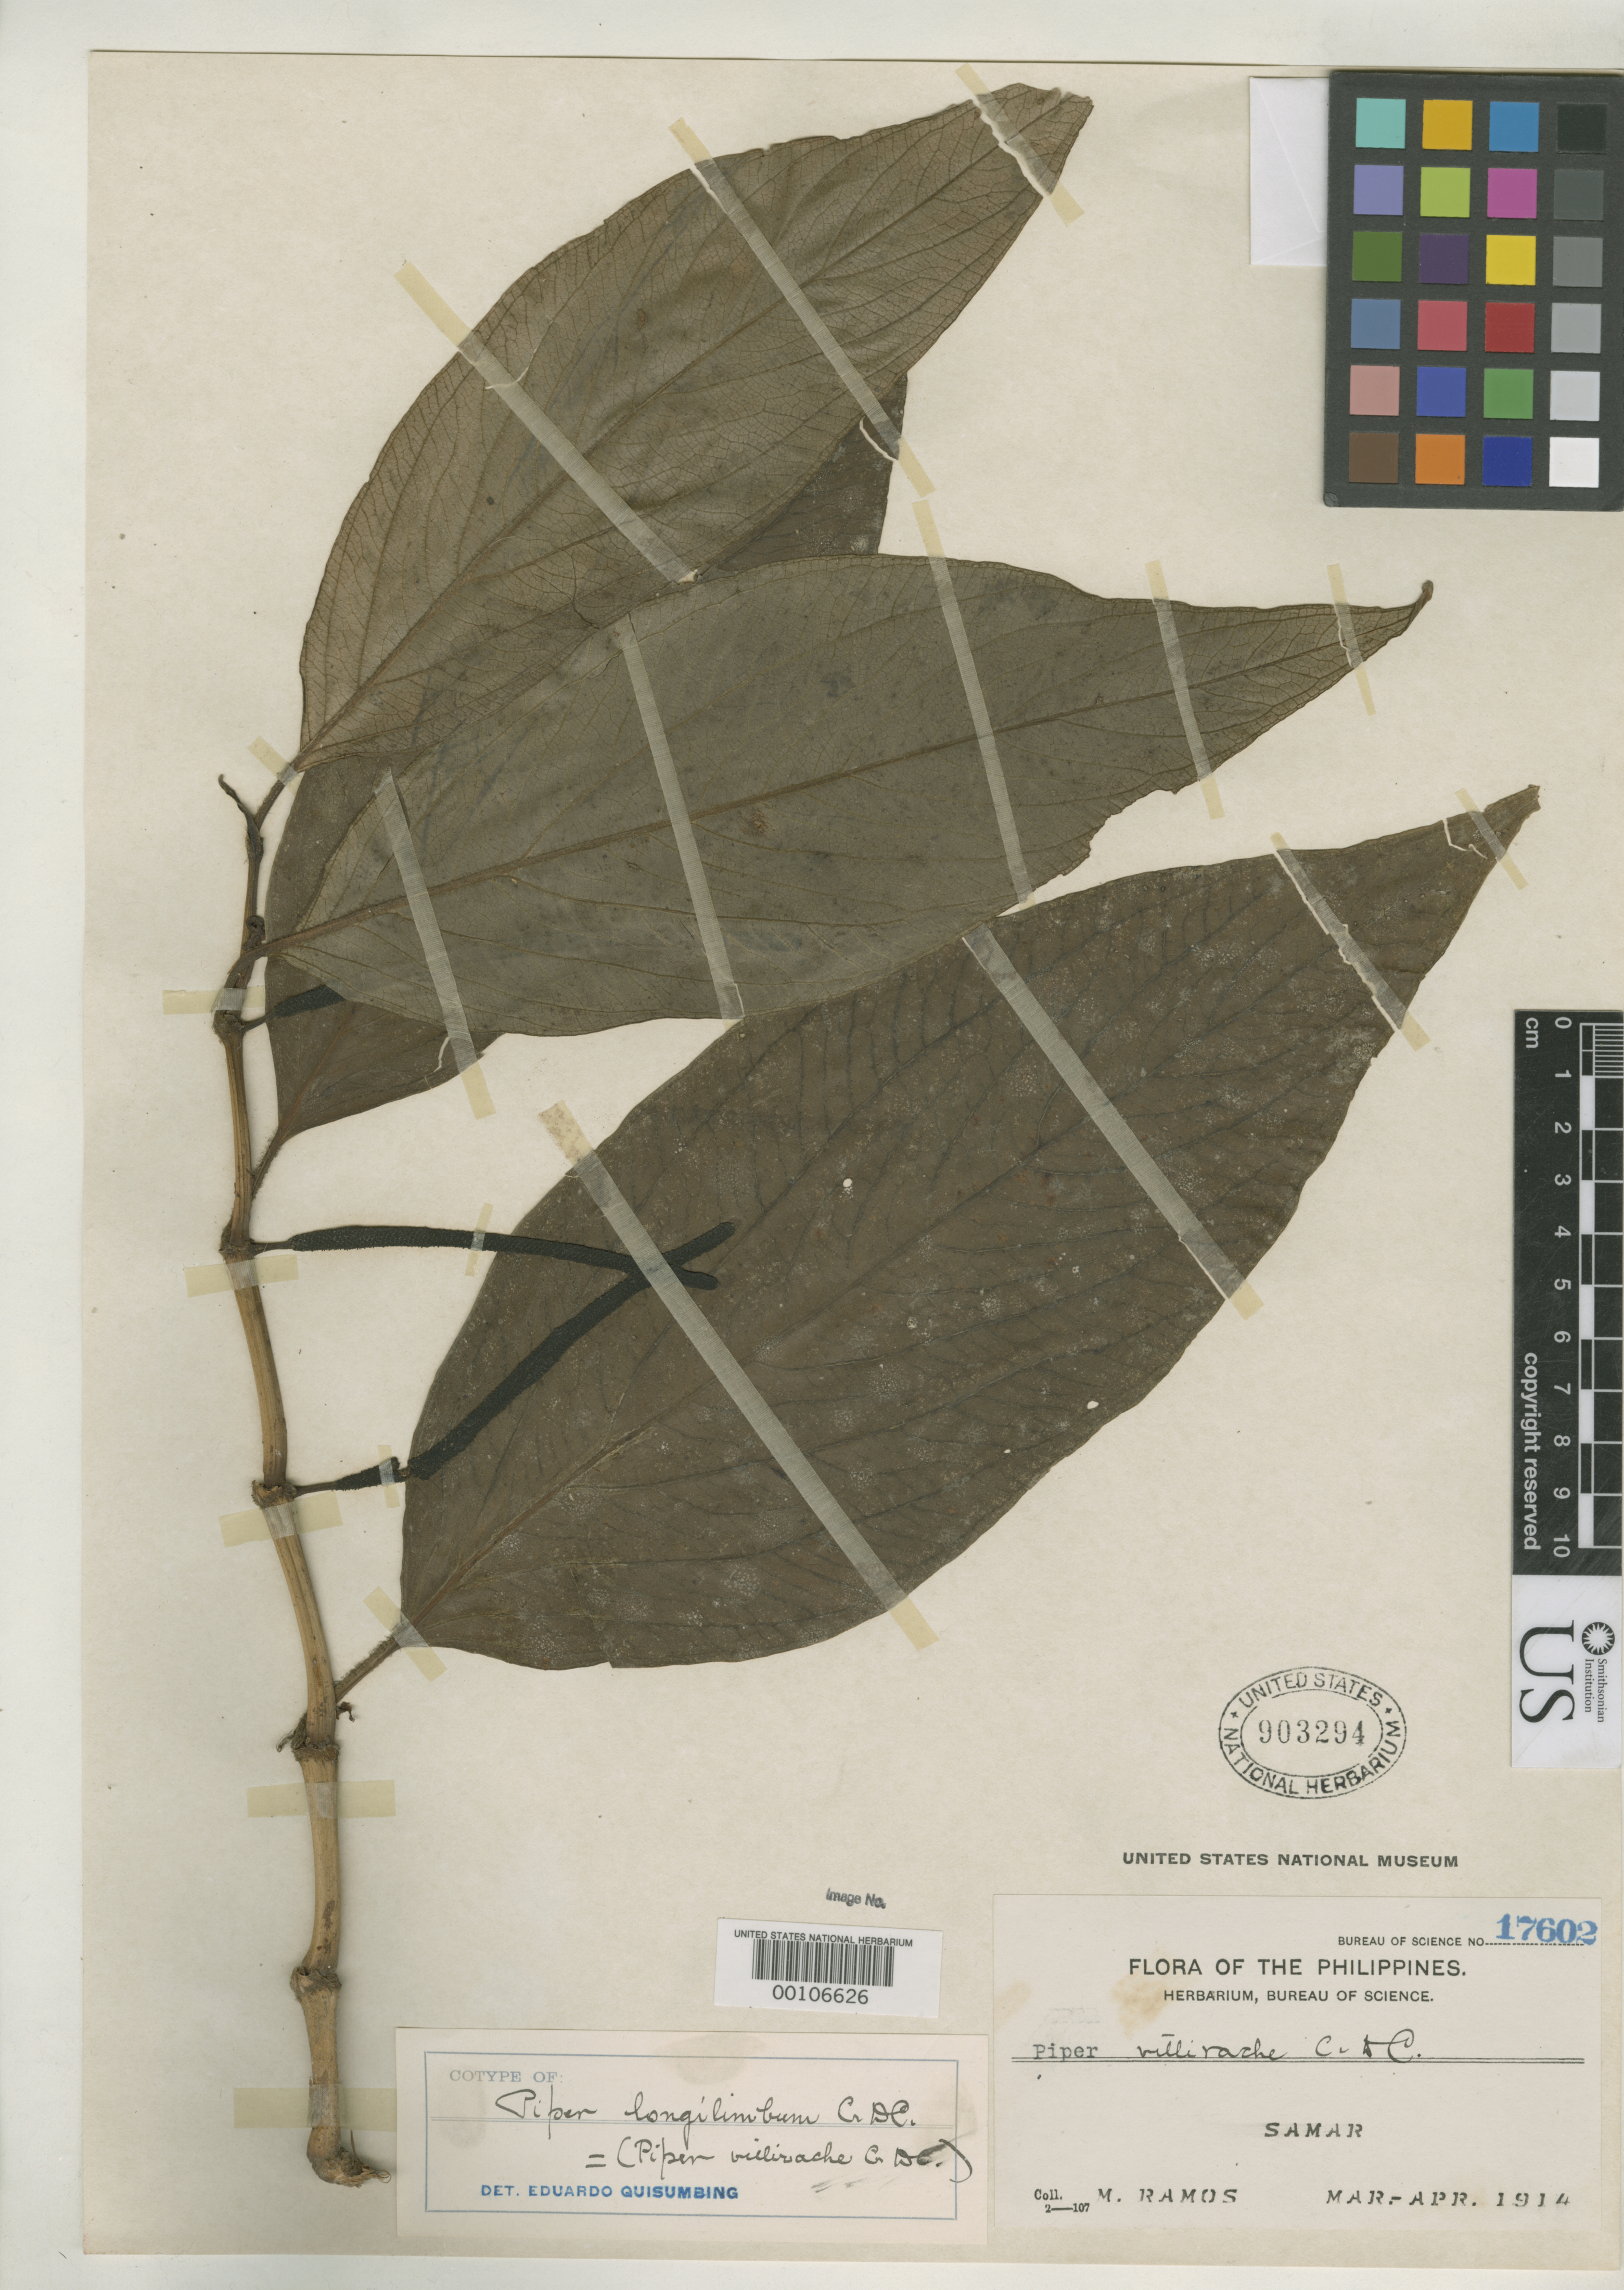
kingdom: Plantae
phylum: Tracheophyta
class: Magnoliopsida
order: Piperales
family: Piperaceae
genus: Piper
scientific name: Piper longilimbum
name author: C. DC.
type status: Isotype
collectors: M. Ramos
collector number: Bur. Sci. 17602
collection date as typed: Mar 1914 to -- Apr 1914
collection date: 1914-03/1914-04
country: Philippines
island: Samar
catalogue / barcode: US 903294